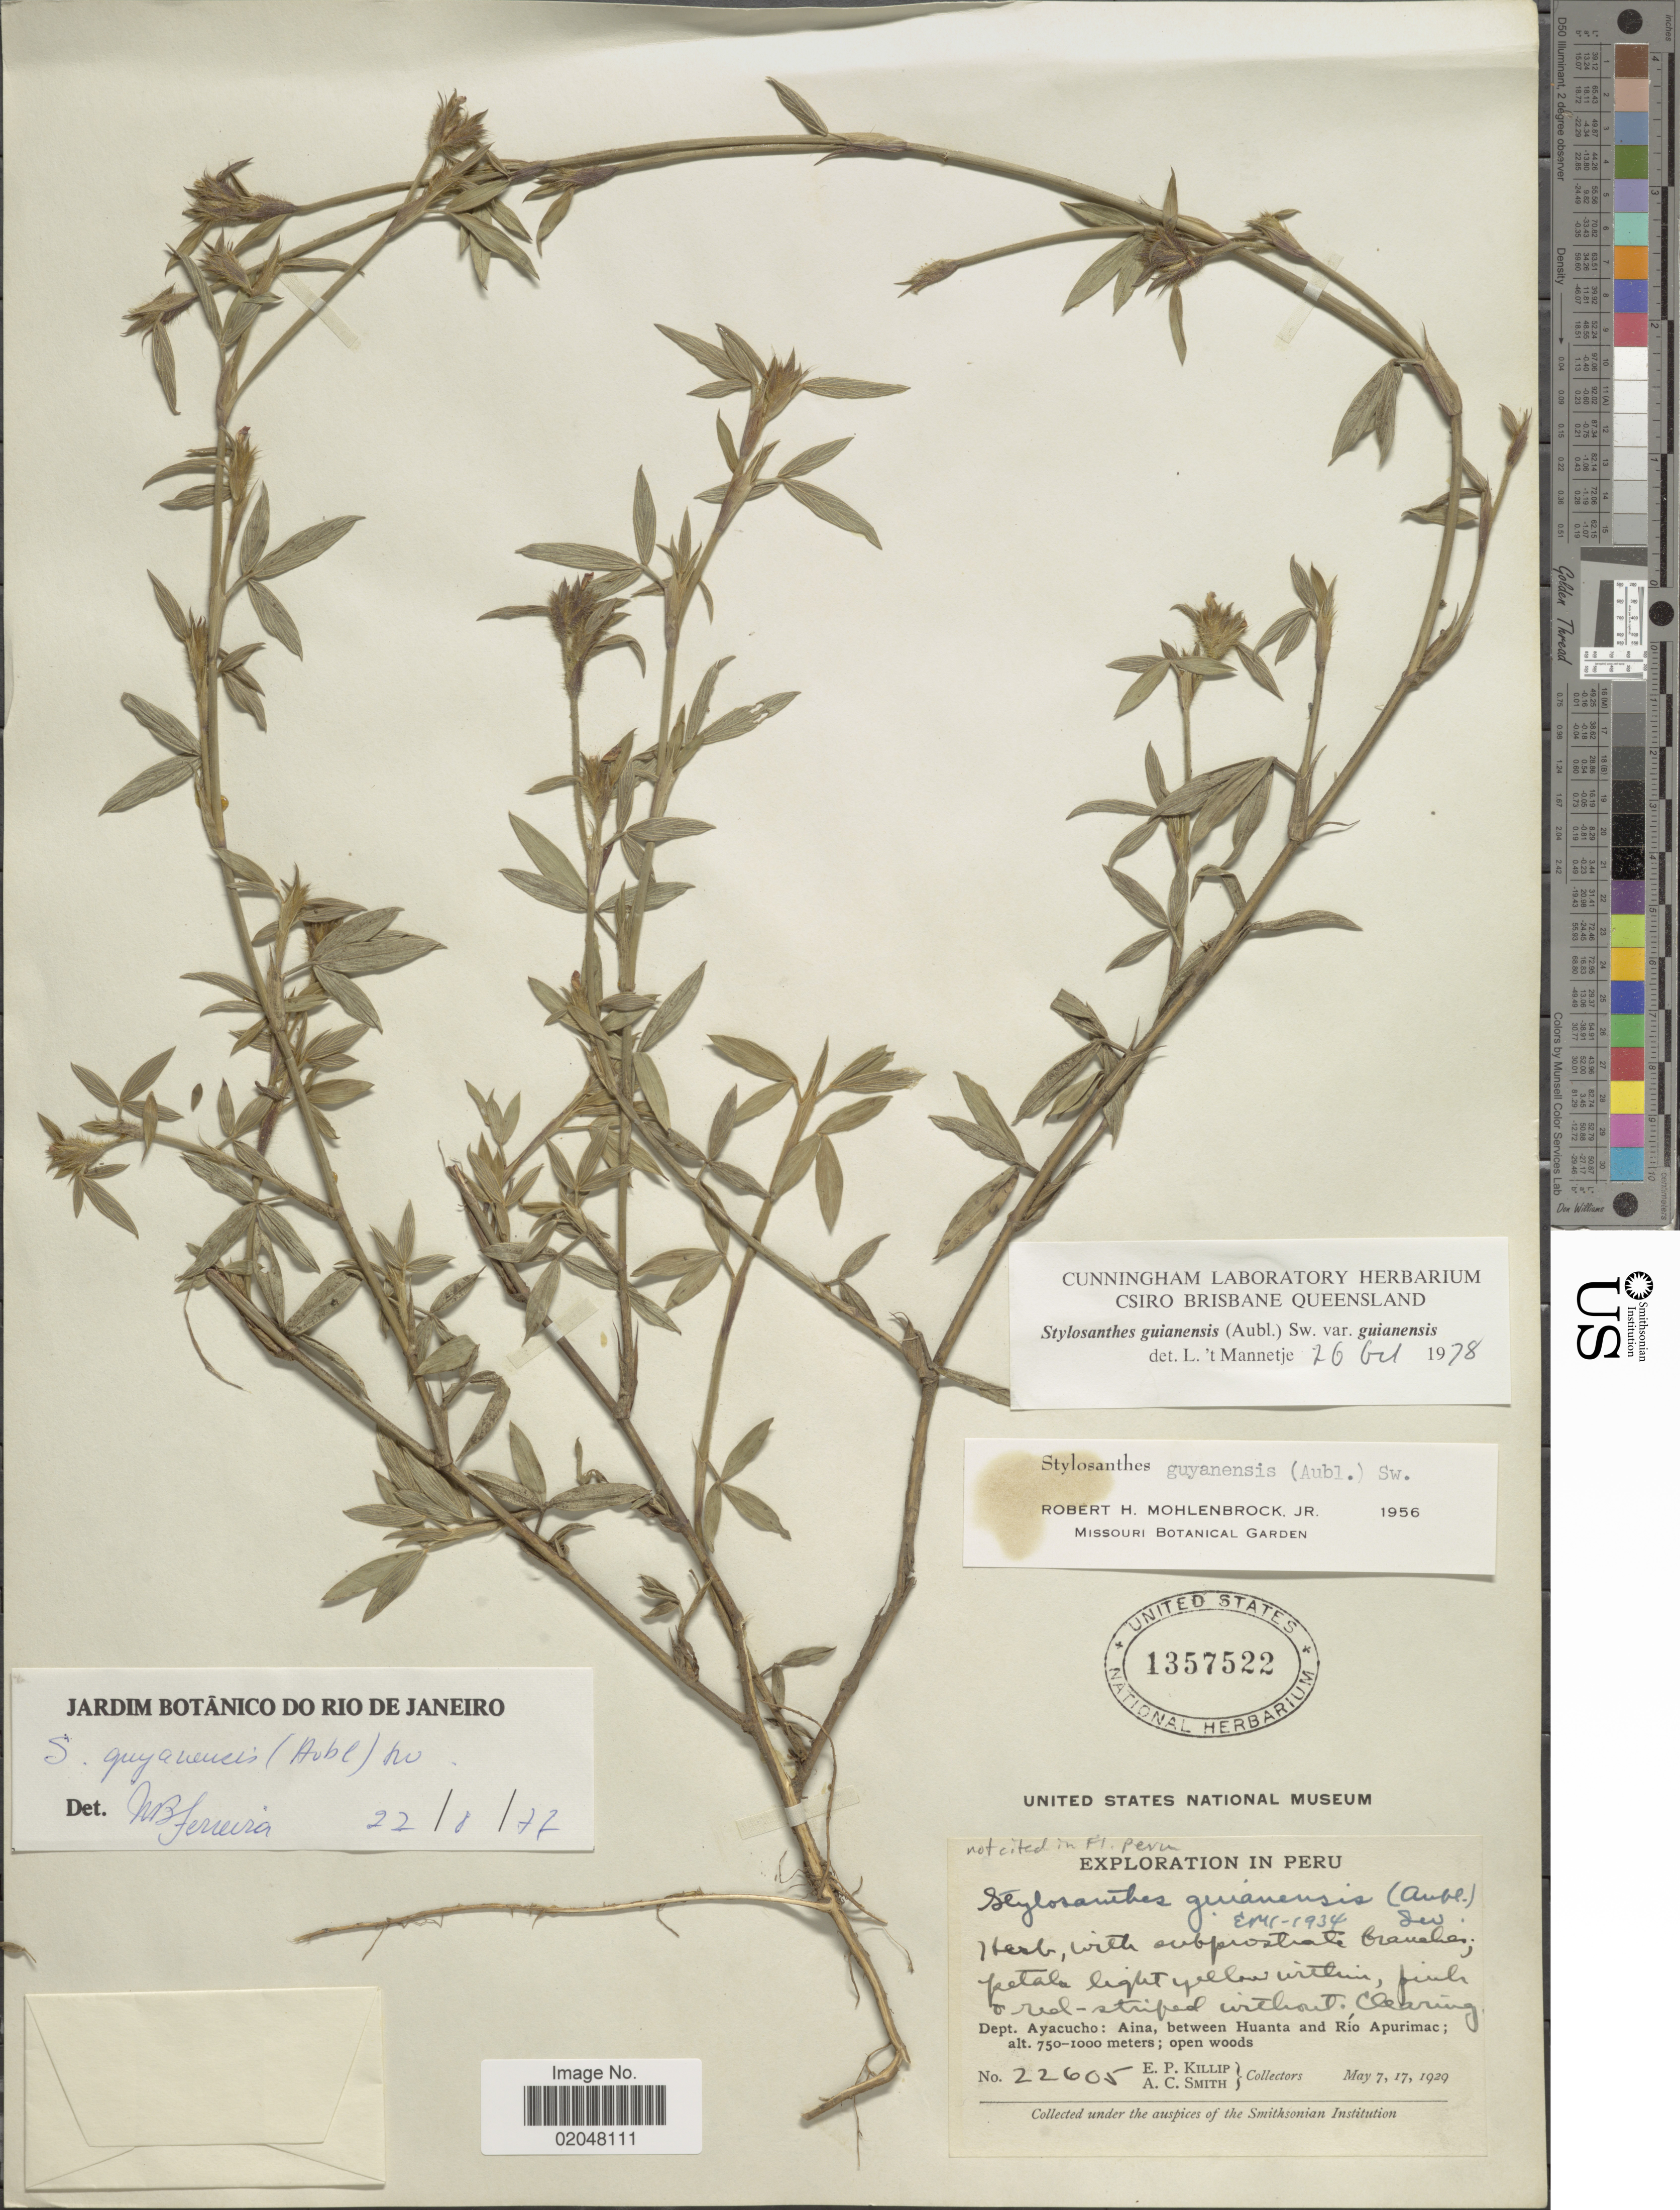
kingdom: Plantae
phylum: Tracheophyta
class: Magnoliopsida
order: Fabales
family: Fabaceae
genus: Stylosanthes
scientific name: Stylosanthes guianensis var. guianensis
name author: (Aubl.) Sw.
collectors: E. P. Killip & A. C. Smith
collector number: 22605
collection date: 1929-05-07/1929-05-17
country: Peru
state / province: Ayacucho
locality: Aina, between Huanta and Rio Apurimac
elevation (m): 750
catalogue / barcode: US 1357522